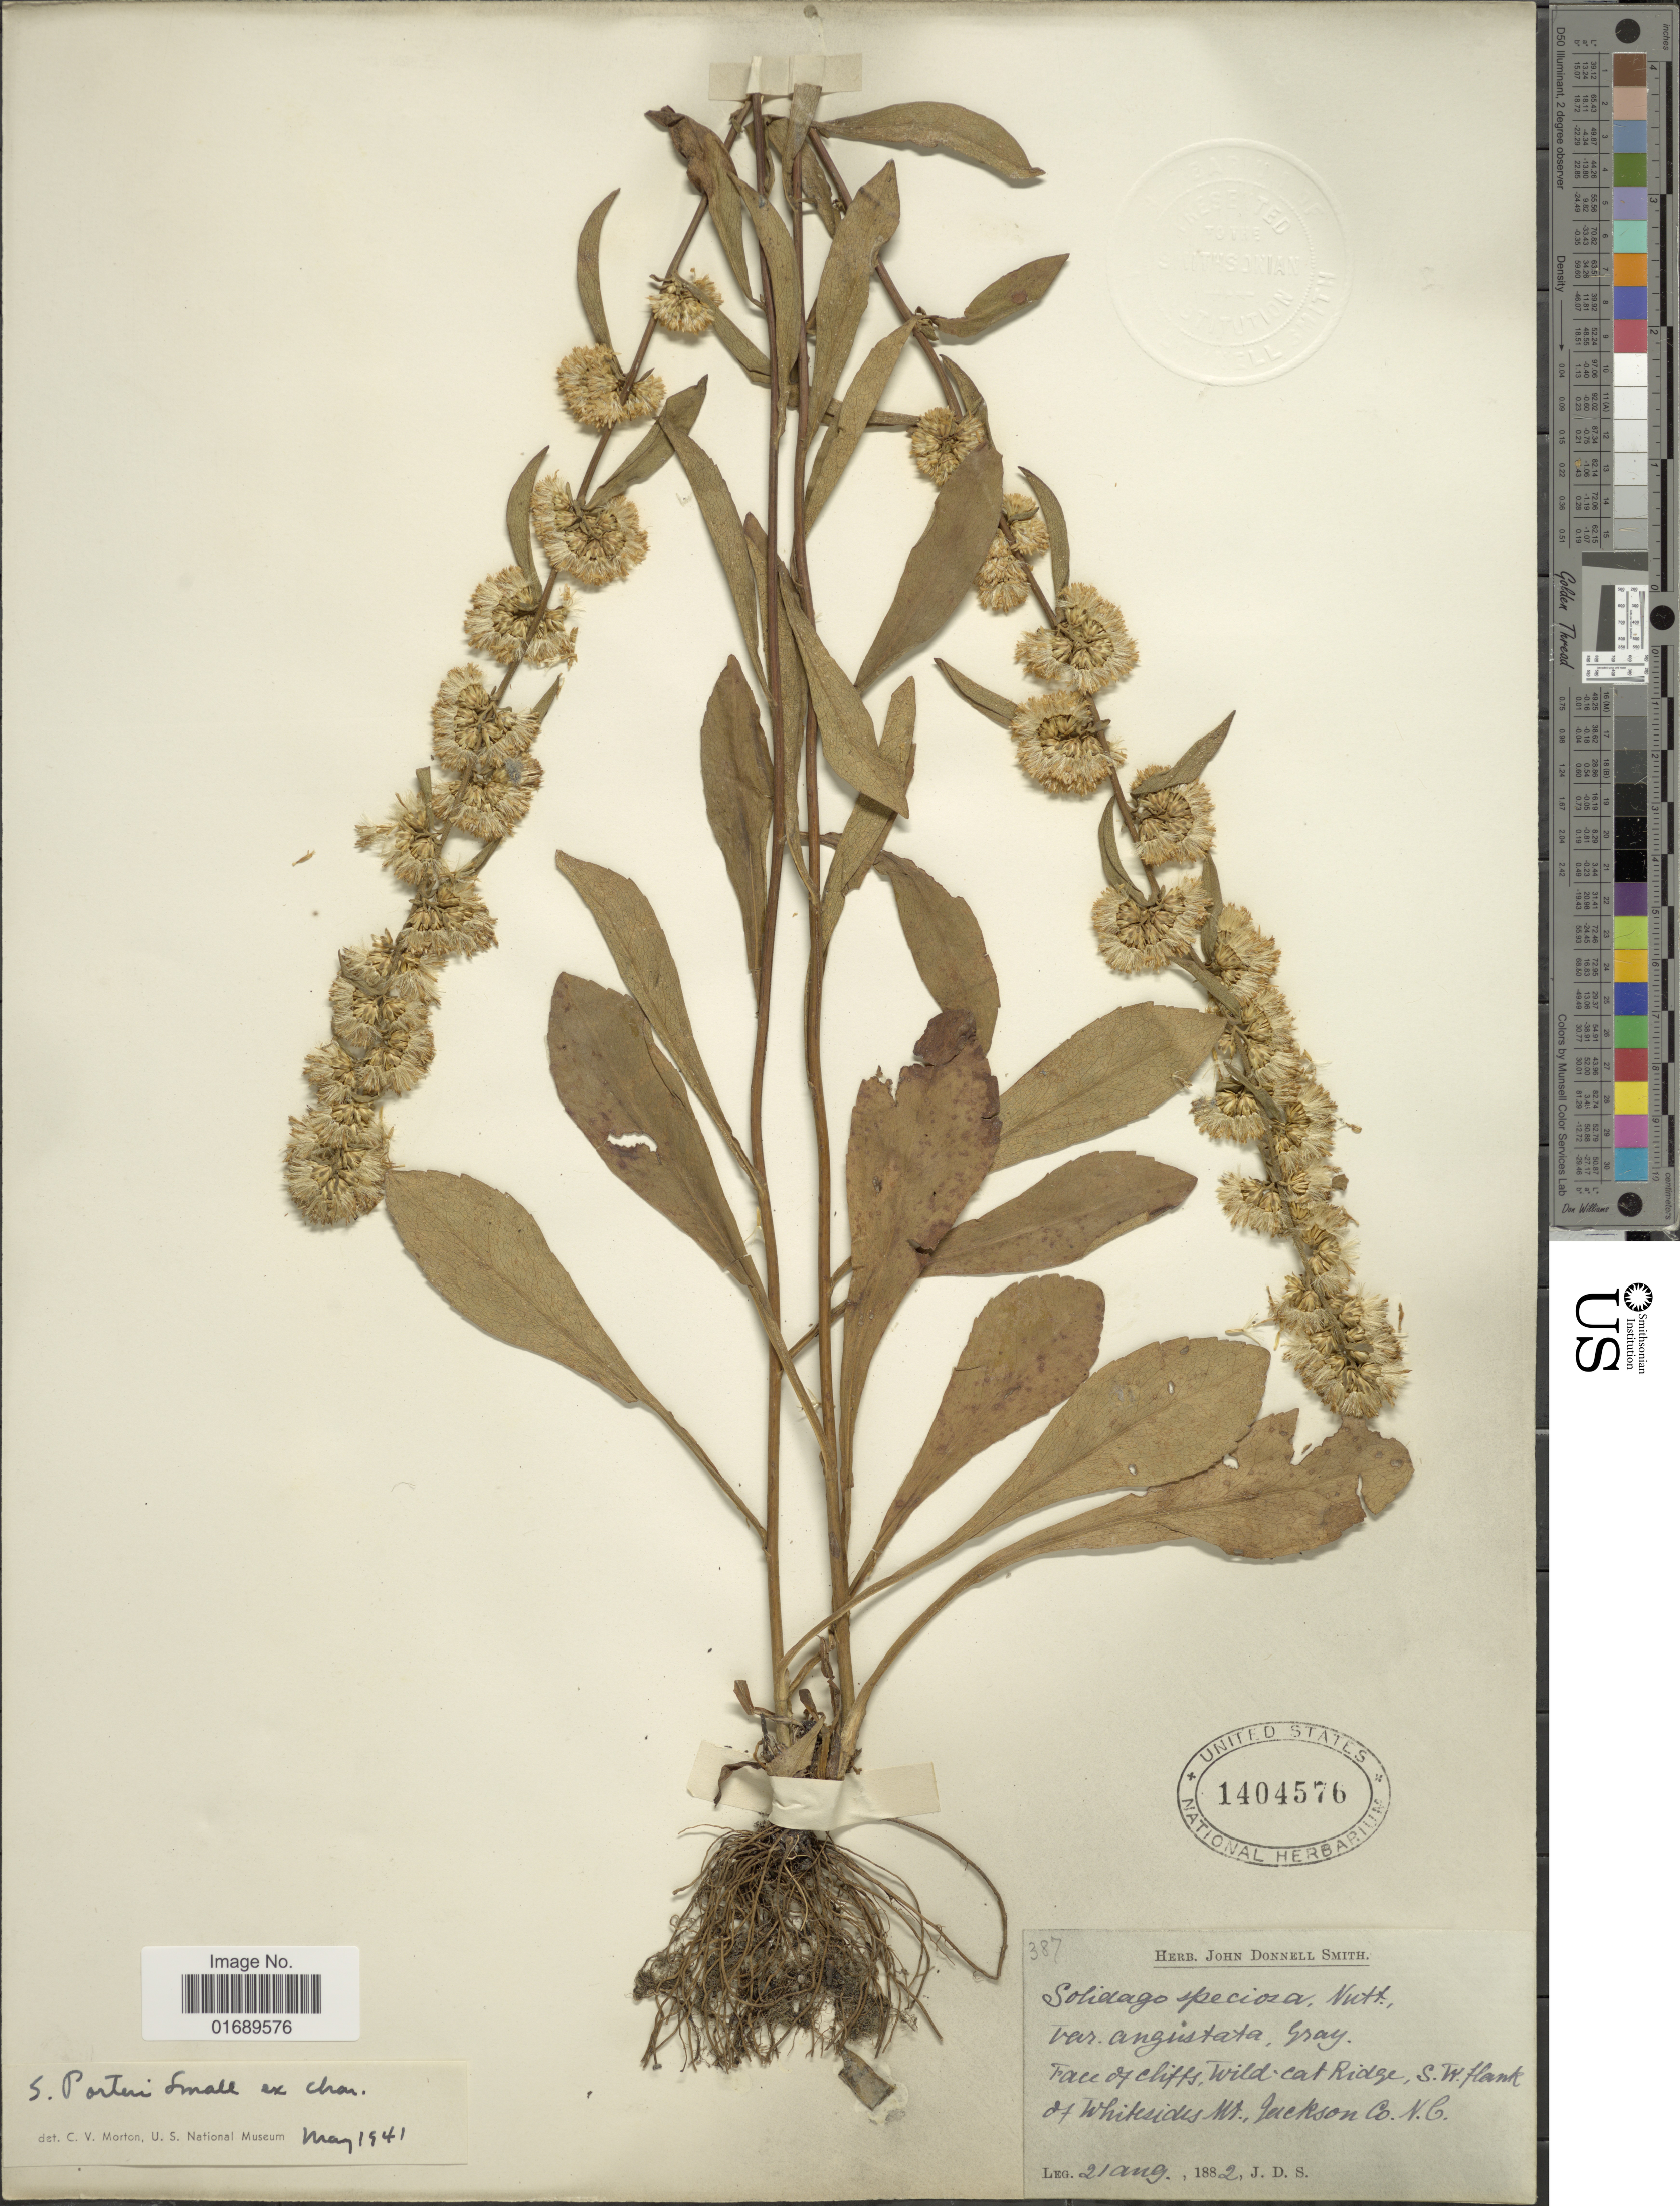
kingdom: Plantae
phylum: Tracheophyta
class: Magnoliopsida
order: Asterales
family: Asteraceae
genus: Solidago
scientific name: Solidago porteri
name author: Small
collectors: J. Donnell Smith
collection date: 1882-08-21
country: United States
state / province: North Carolina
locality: Face of cliffs, Wild cat Ridge, S.W. flank of Whitesides Mt., Jackson Co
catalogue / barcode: US 1404576